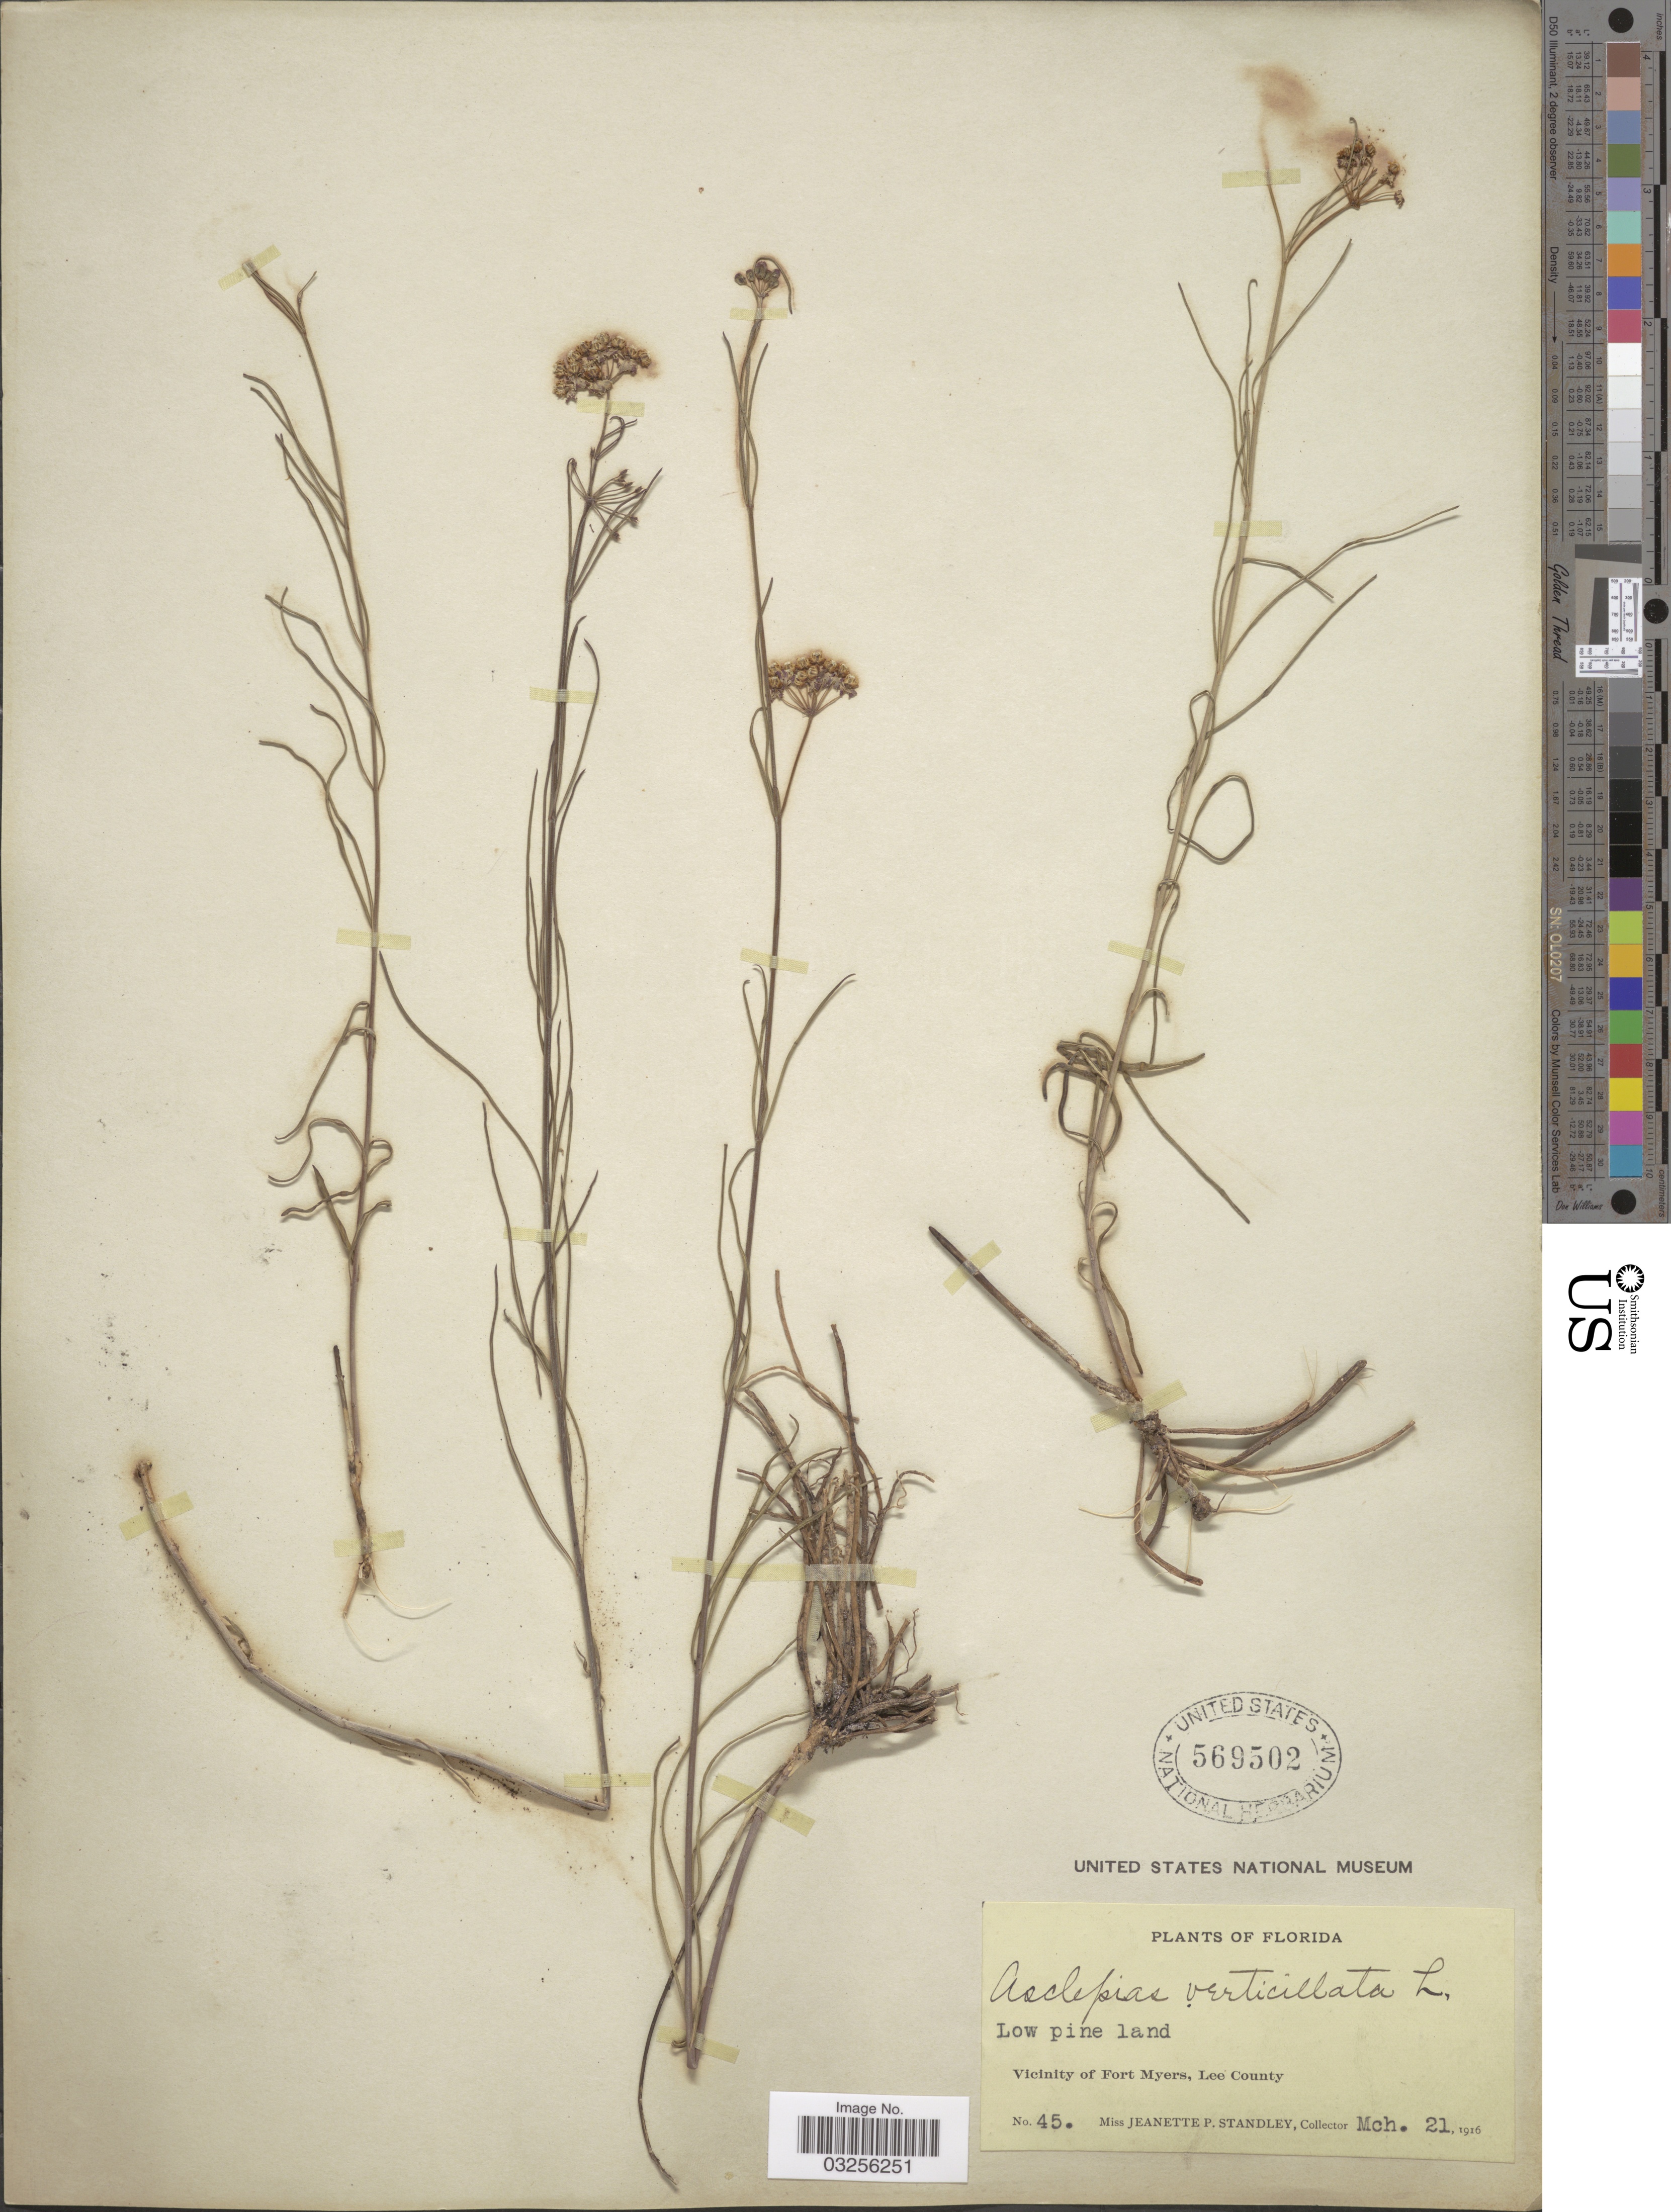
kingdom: Plantae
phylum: Tracheophyta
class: Magnoliopsida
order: Gentianales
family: Apocynaceae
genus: Asclepias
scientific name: Asclepias verticillata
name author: L.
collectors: J. P. Standley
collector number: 45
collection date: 1916-03-21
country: United States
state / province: Florida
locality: Vicinity of Fort Myers, Lee County.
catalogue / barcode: US 569502